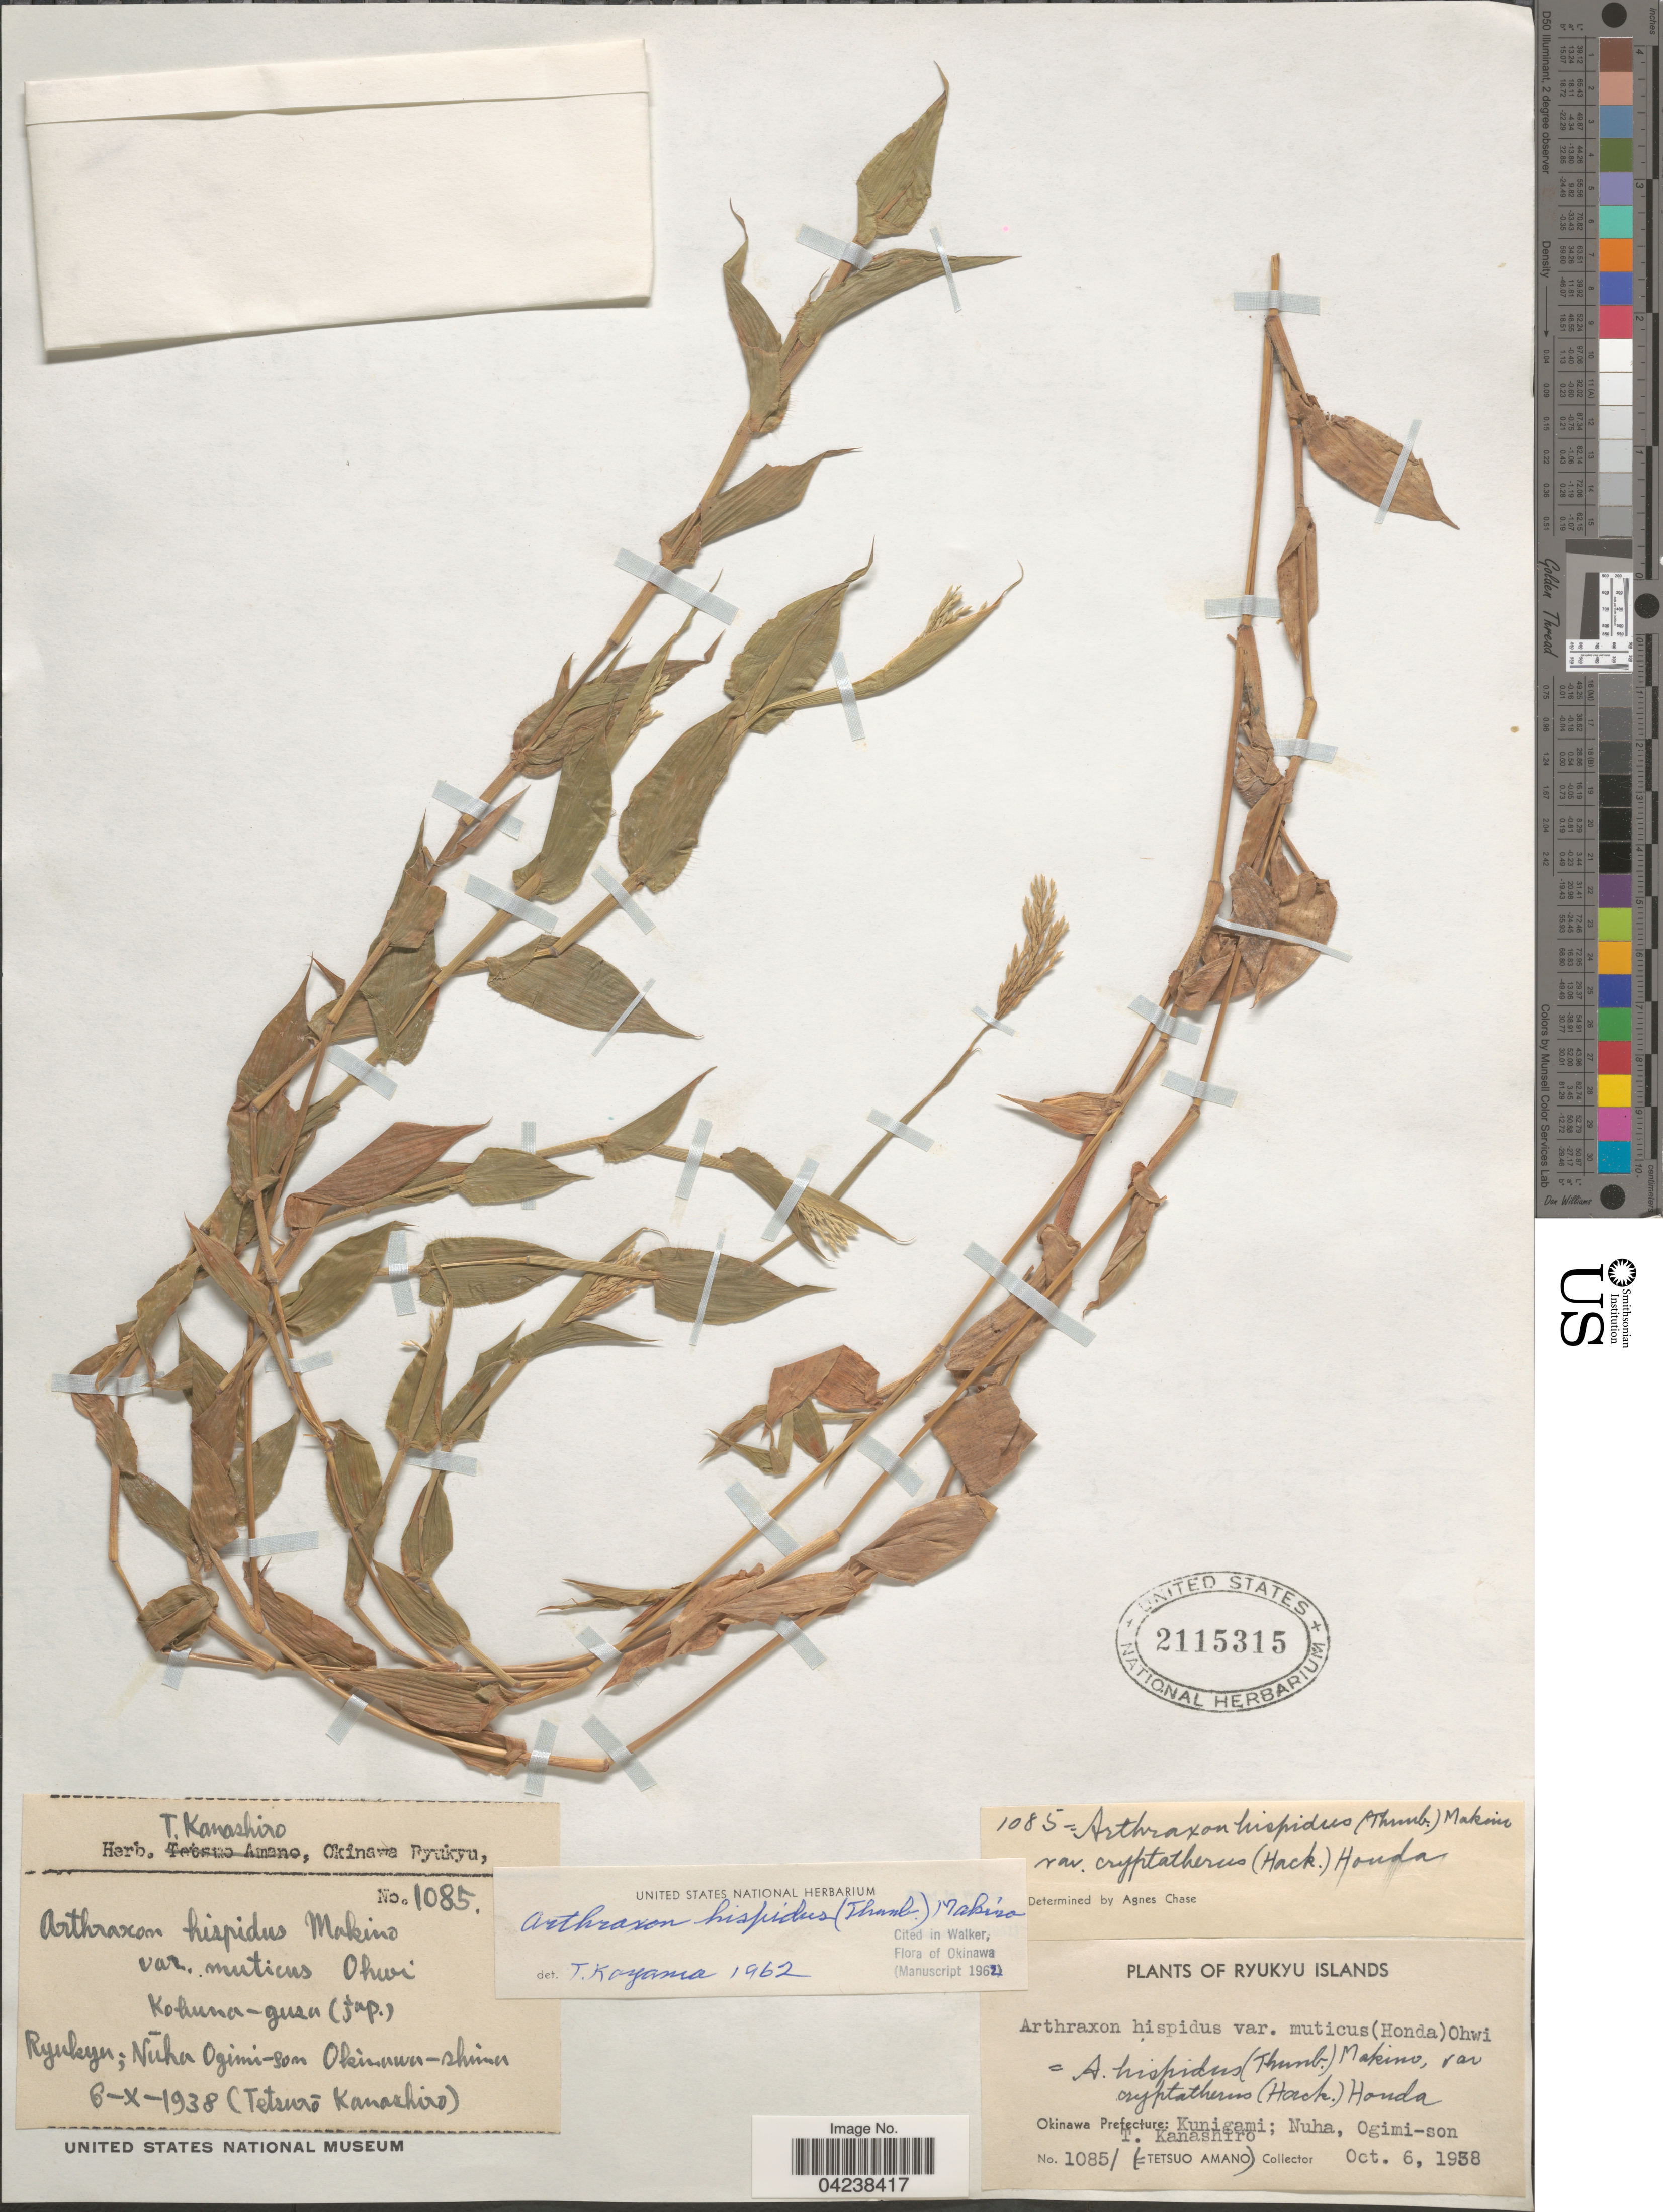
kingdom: Plantae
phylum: Tracheophyta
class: Liliopsida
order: Poales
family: Poaceae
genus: Arthraxon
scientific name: Arthraxon hispidus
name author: (Thunb.) Makino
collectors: T. Kanashiro & T. Amano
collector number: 1085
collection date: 1938-10-06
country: Japan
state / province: Okinawa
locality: Ryukyu Islands. Okinawa Prefecture: Kunigami; Nuha, Ogimi-son.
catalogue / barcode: US 2115315